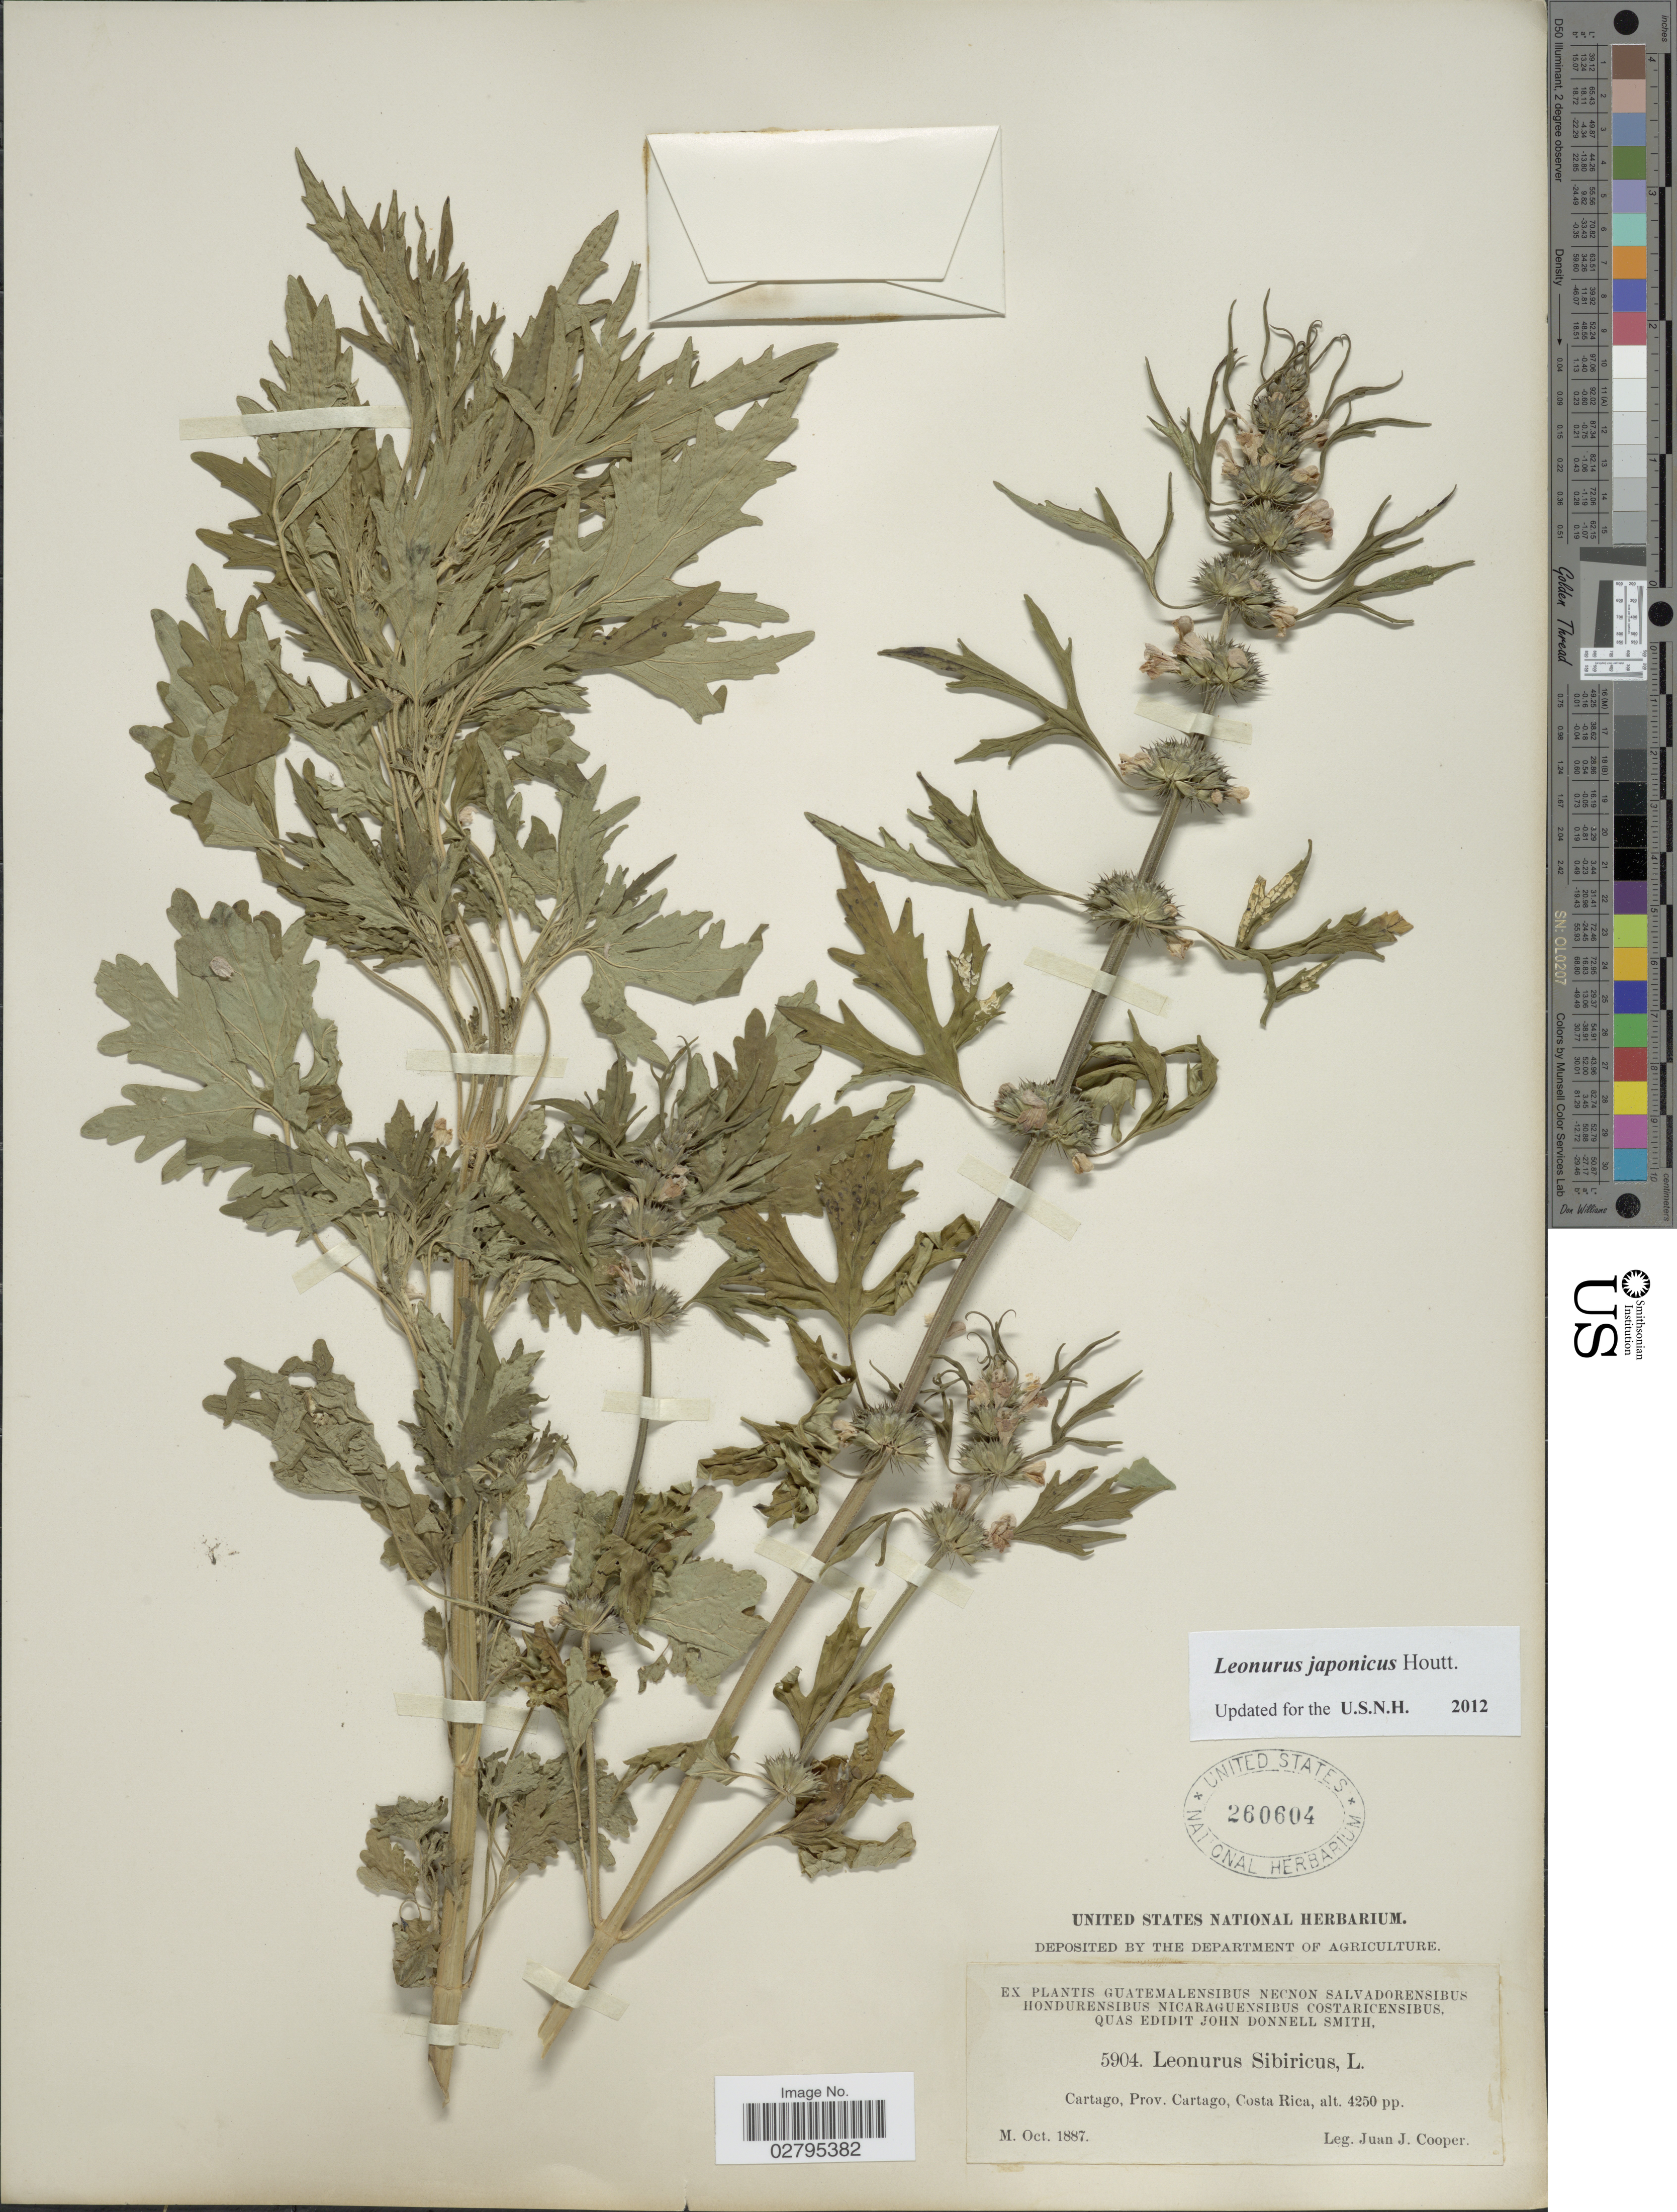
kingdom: Plantae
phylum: Tracheophyta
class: Magnoliopsida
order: Lamiales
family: Lamiaceae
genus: Leonurus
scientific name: Leonurus japonicus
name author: Houtt.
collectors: J. J. Cooper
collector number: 5904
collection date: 1887-10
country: Costa Rica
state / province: Cartago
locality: Prov. Cartago.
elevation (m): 1295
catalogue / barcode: US 260604